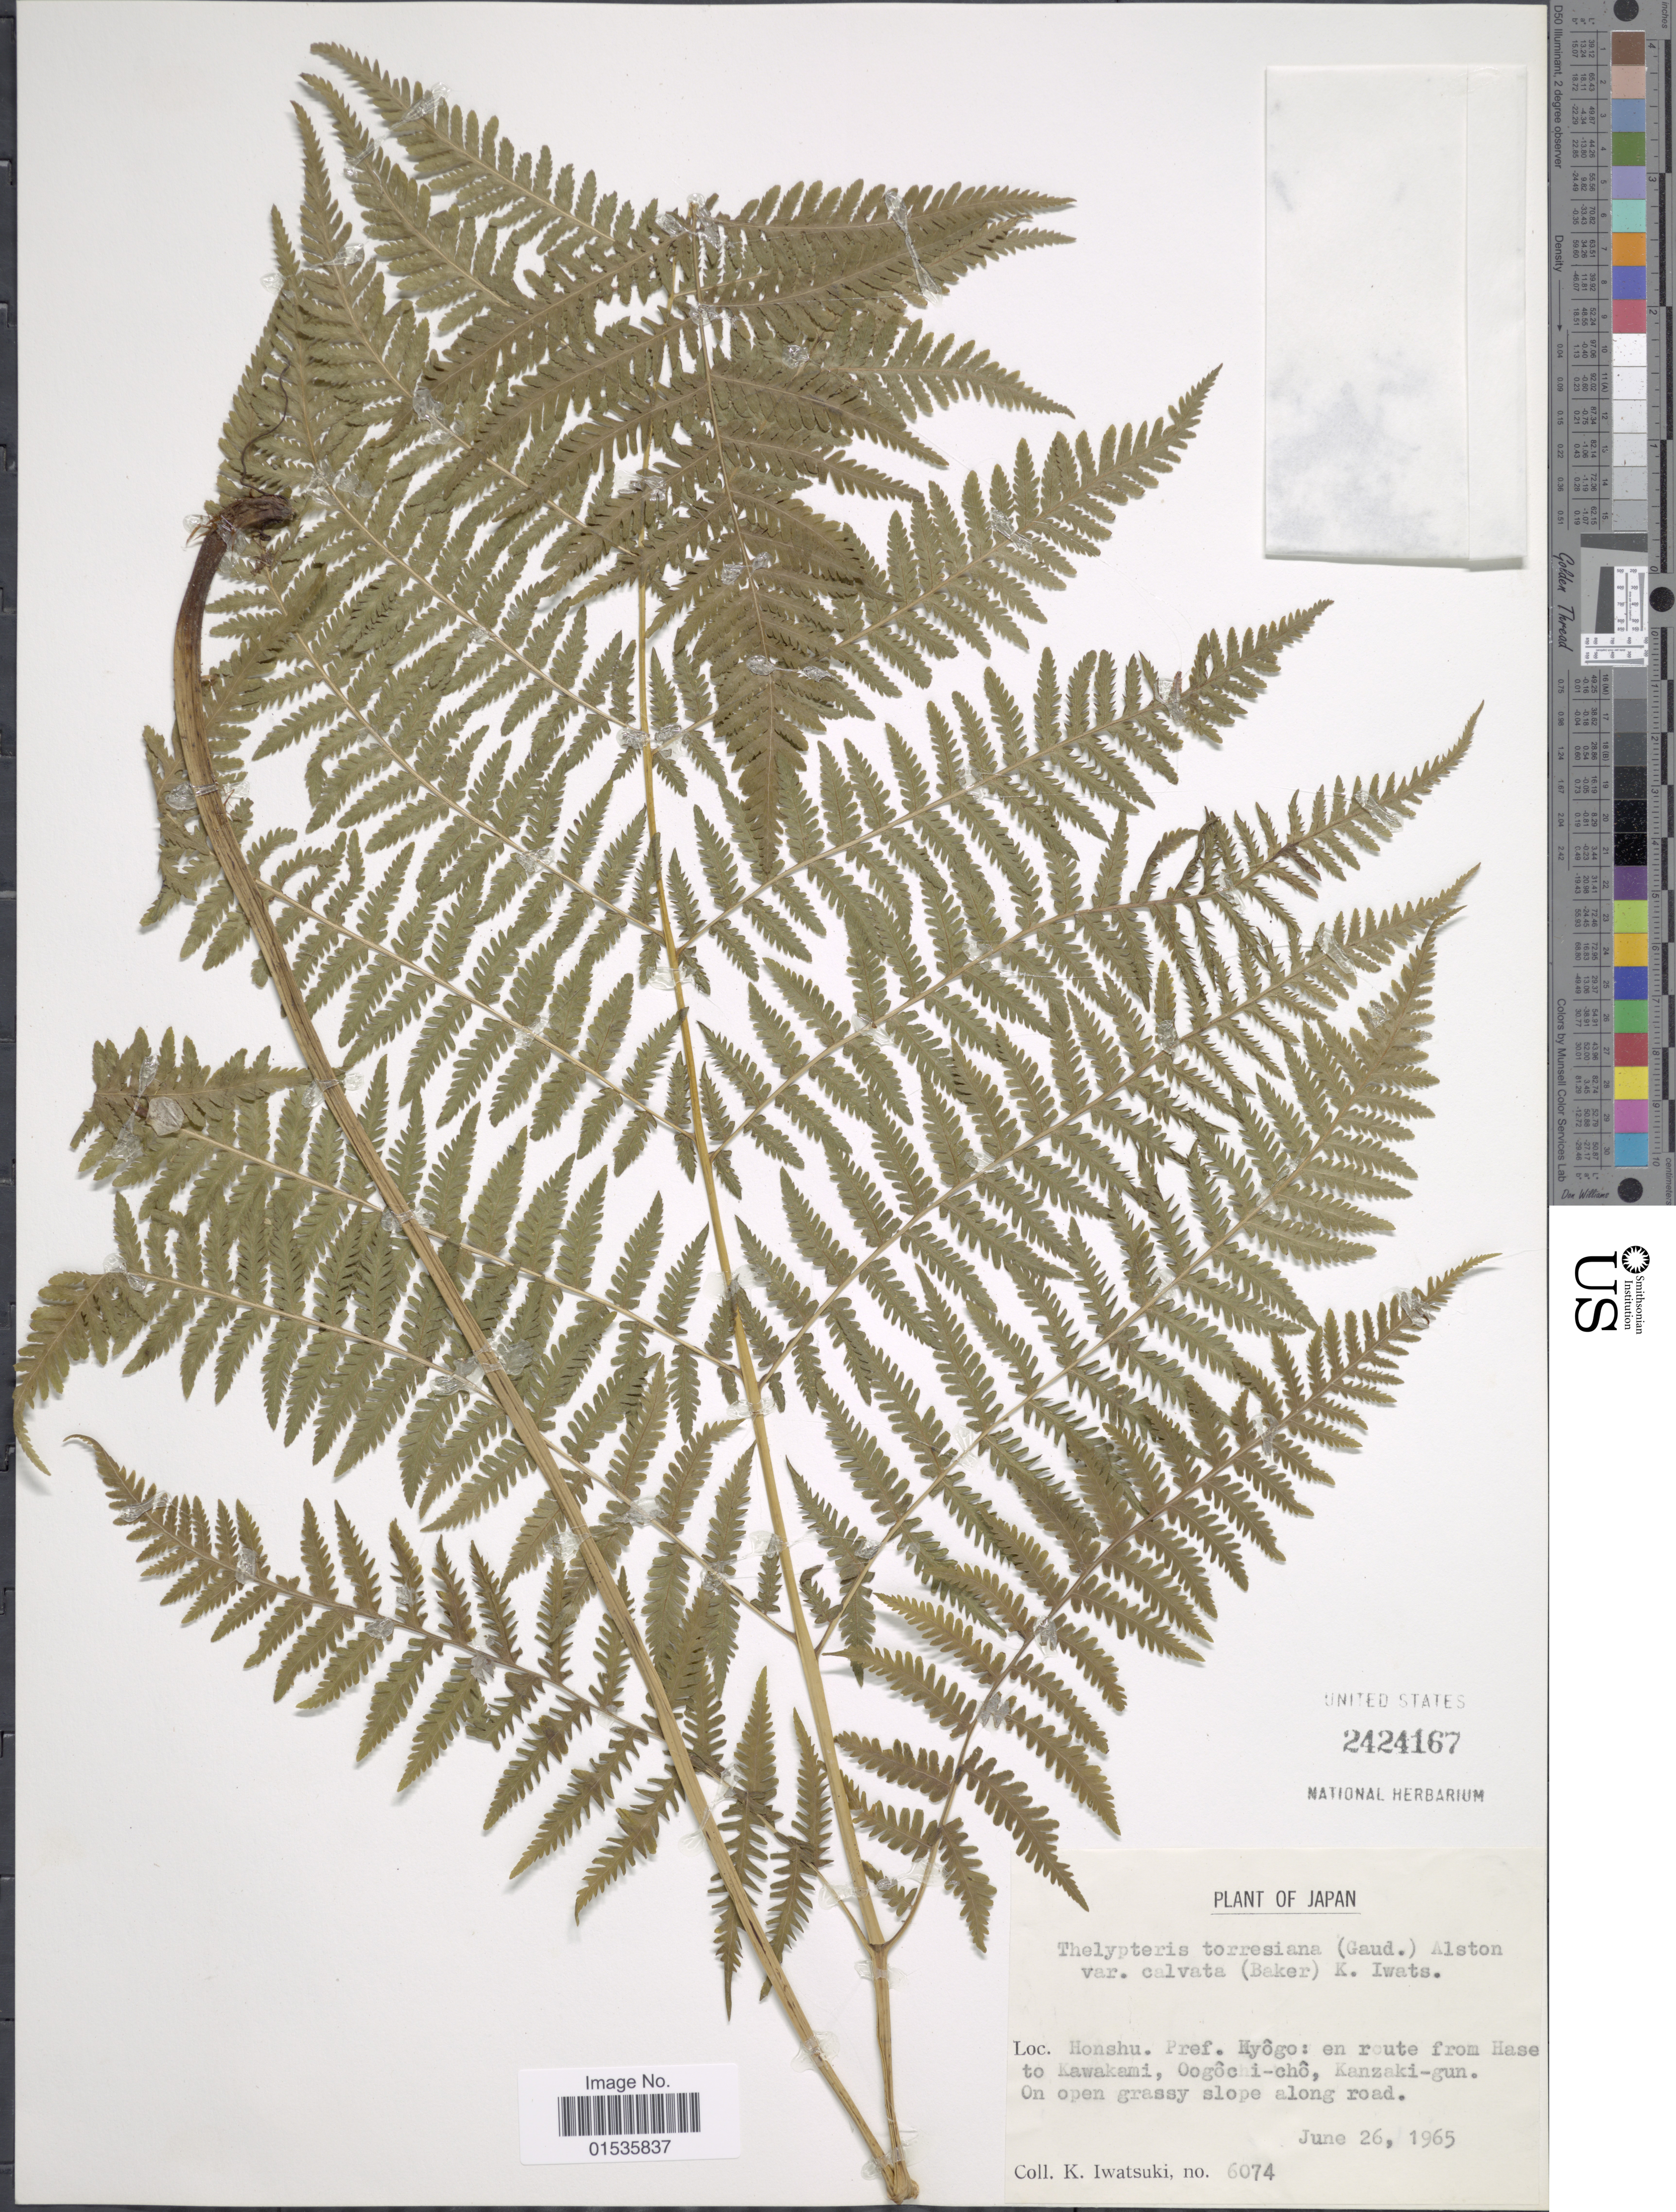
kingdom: Plantae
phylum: Tracheophyta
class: Polypodiopsida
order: Polypodiales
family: Thelypteridaceae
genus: Macrothelypteris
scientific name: Macrothelypteris torresiana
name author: (Gaudich.) Ching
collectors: K. Iwatsuki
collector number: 6074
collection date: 1965-06-26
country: Japan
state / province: Hyogo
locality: Japan, Honshu. Pref. Hyogo:en route from Hase to Kawakami, Oogochi-cho, Kanzaki-gun.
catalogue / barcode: US 2424167